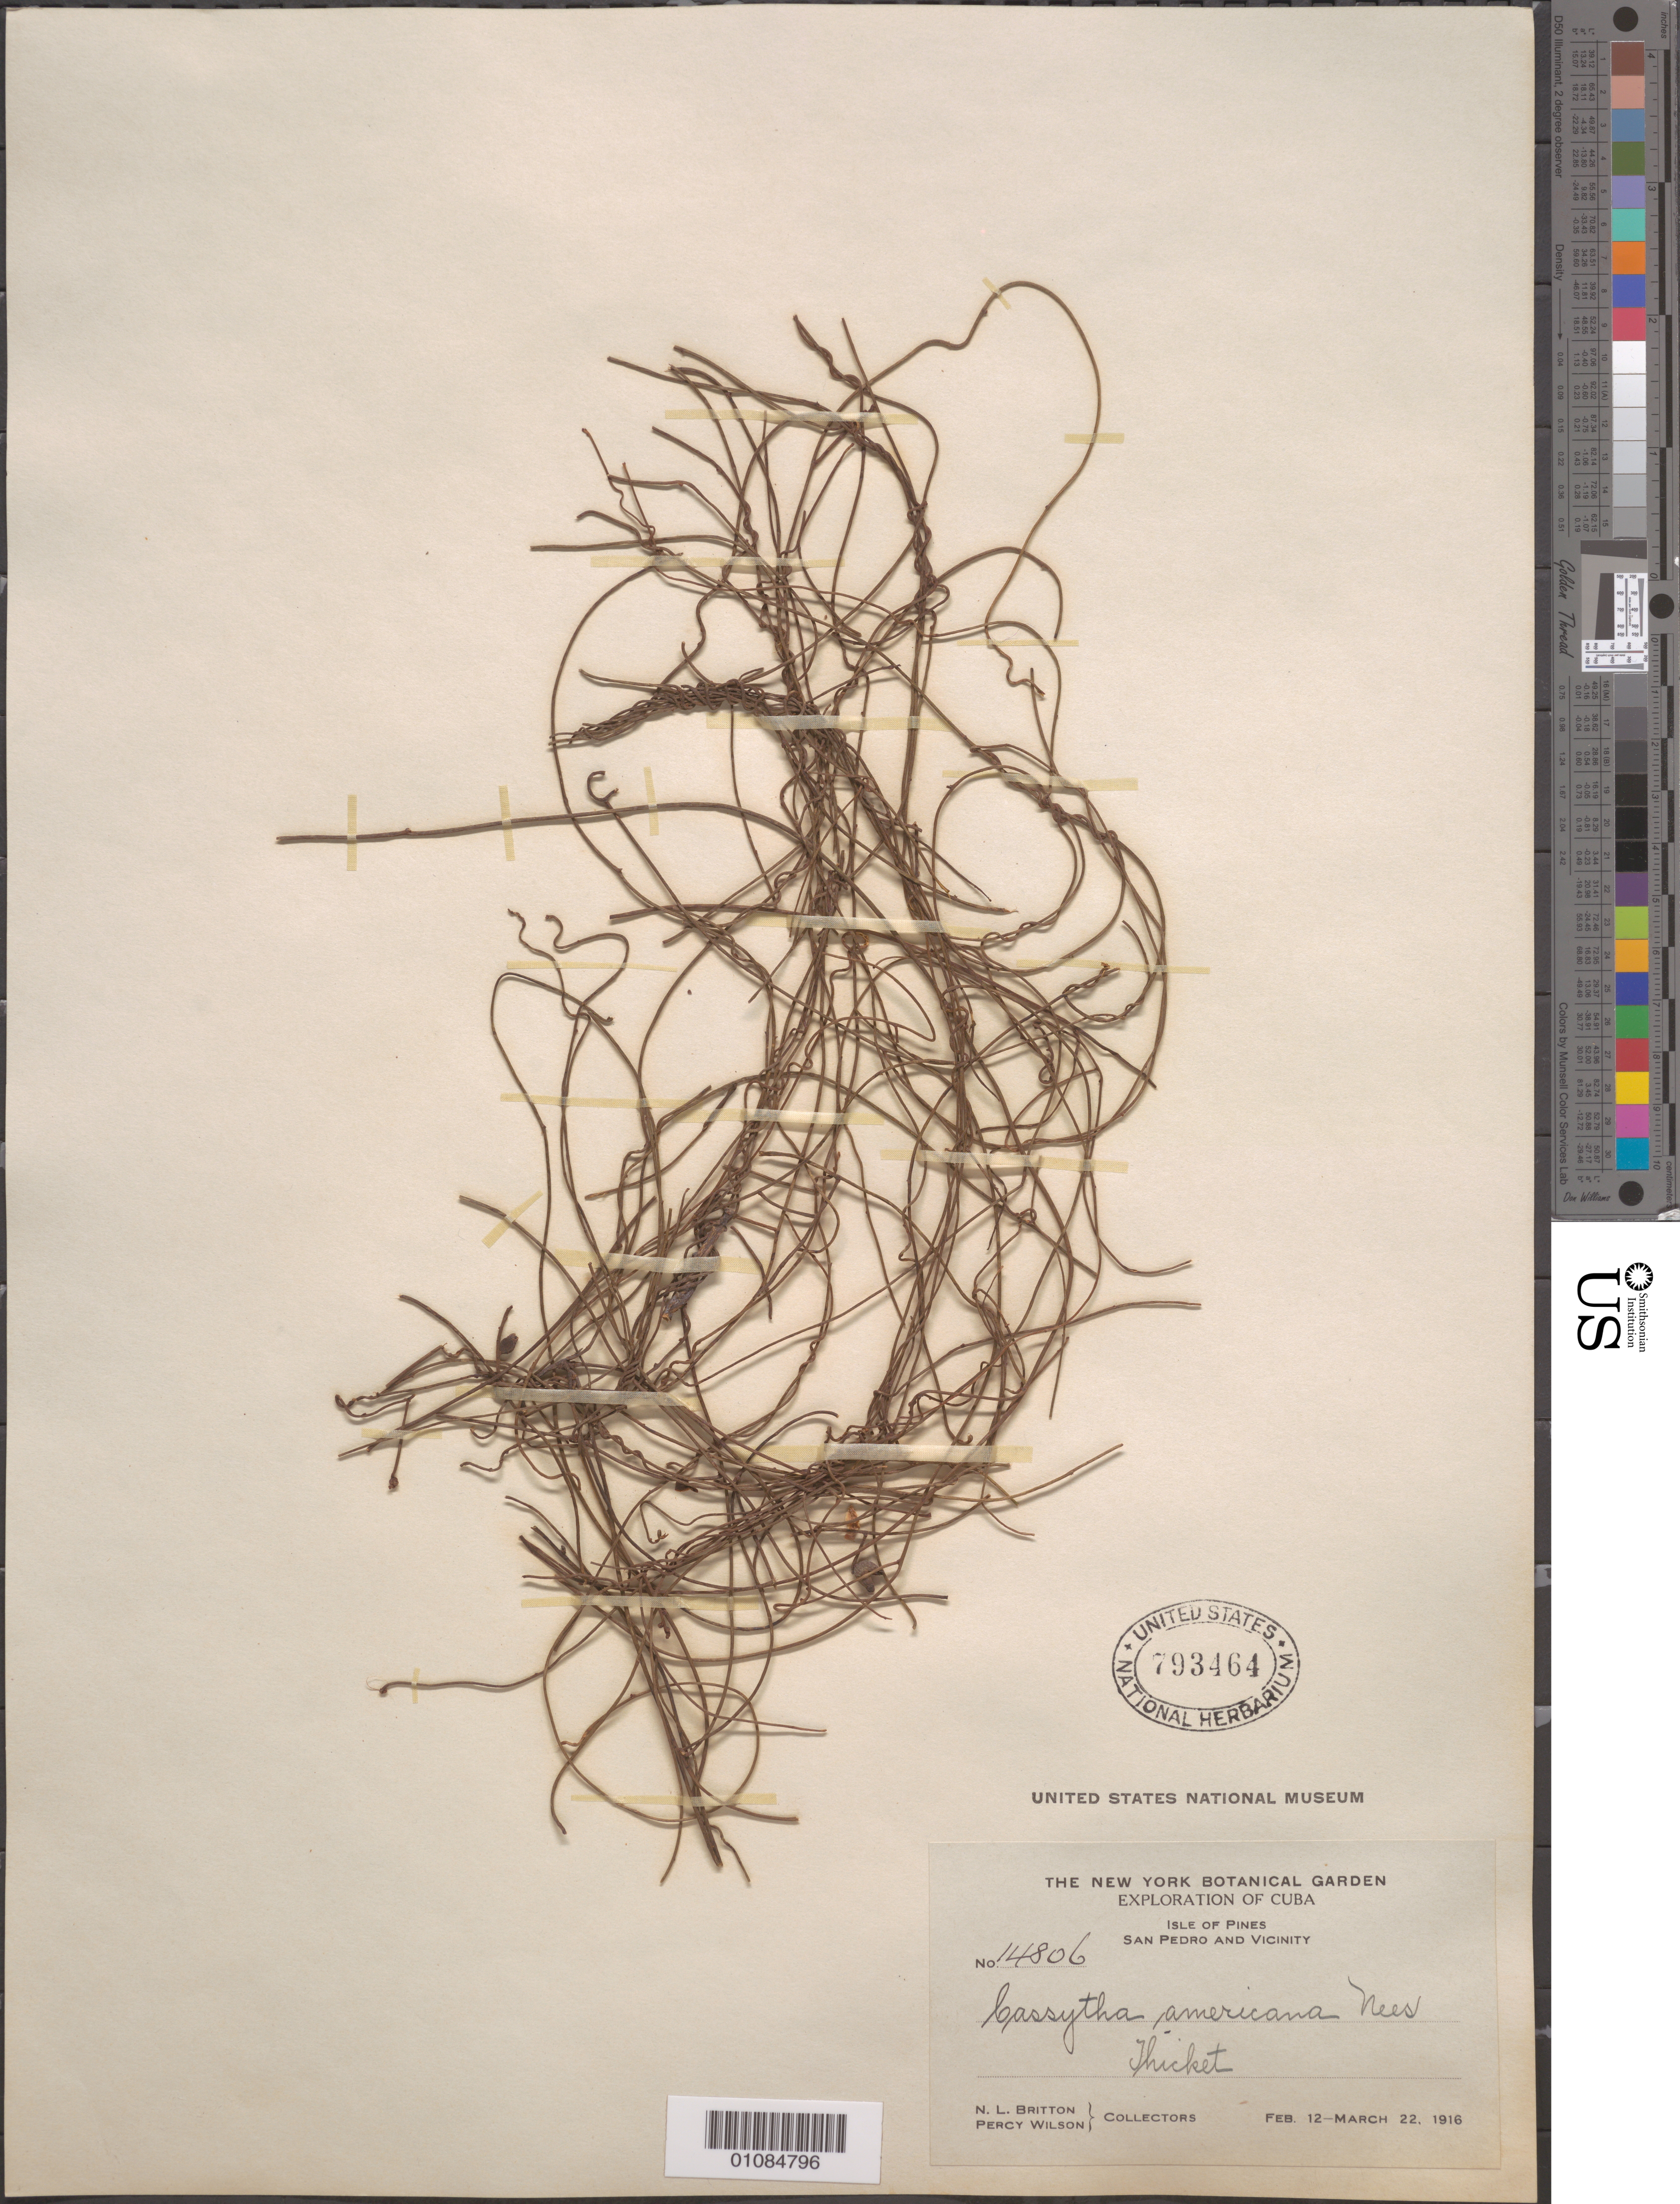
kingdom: Plantae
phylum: Tracheophyta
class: Magnoliopsida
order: Laurales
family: Lauraceae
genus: Cassytha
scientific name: Cassytha filiformis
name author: L.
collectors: E. G. Britton, N. Britton & P. Wilson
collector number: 14806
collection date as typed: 12 Feb 1916 to 22 Mar 1916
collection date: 1916-02-12/1916-03-22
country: Cuba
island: Isla de la Juventud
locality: Isle of Pines, San Pedro and Vicinity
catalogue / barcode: US 793464